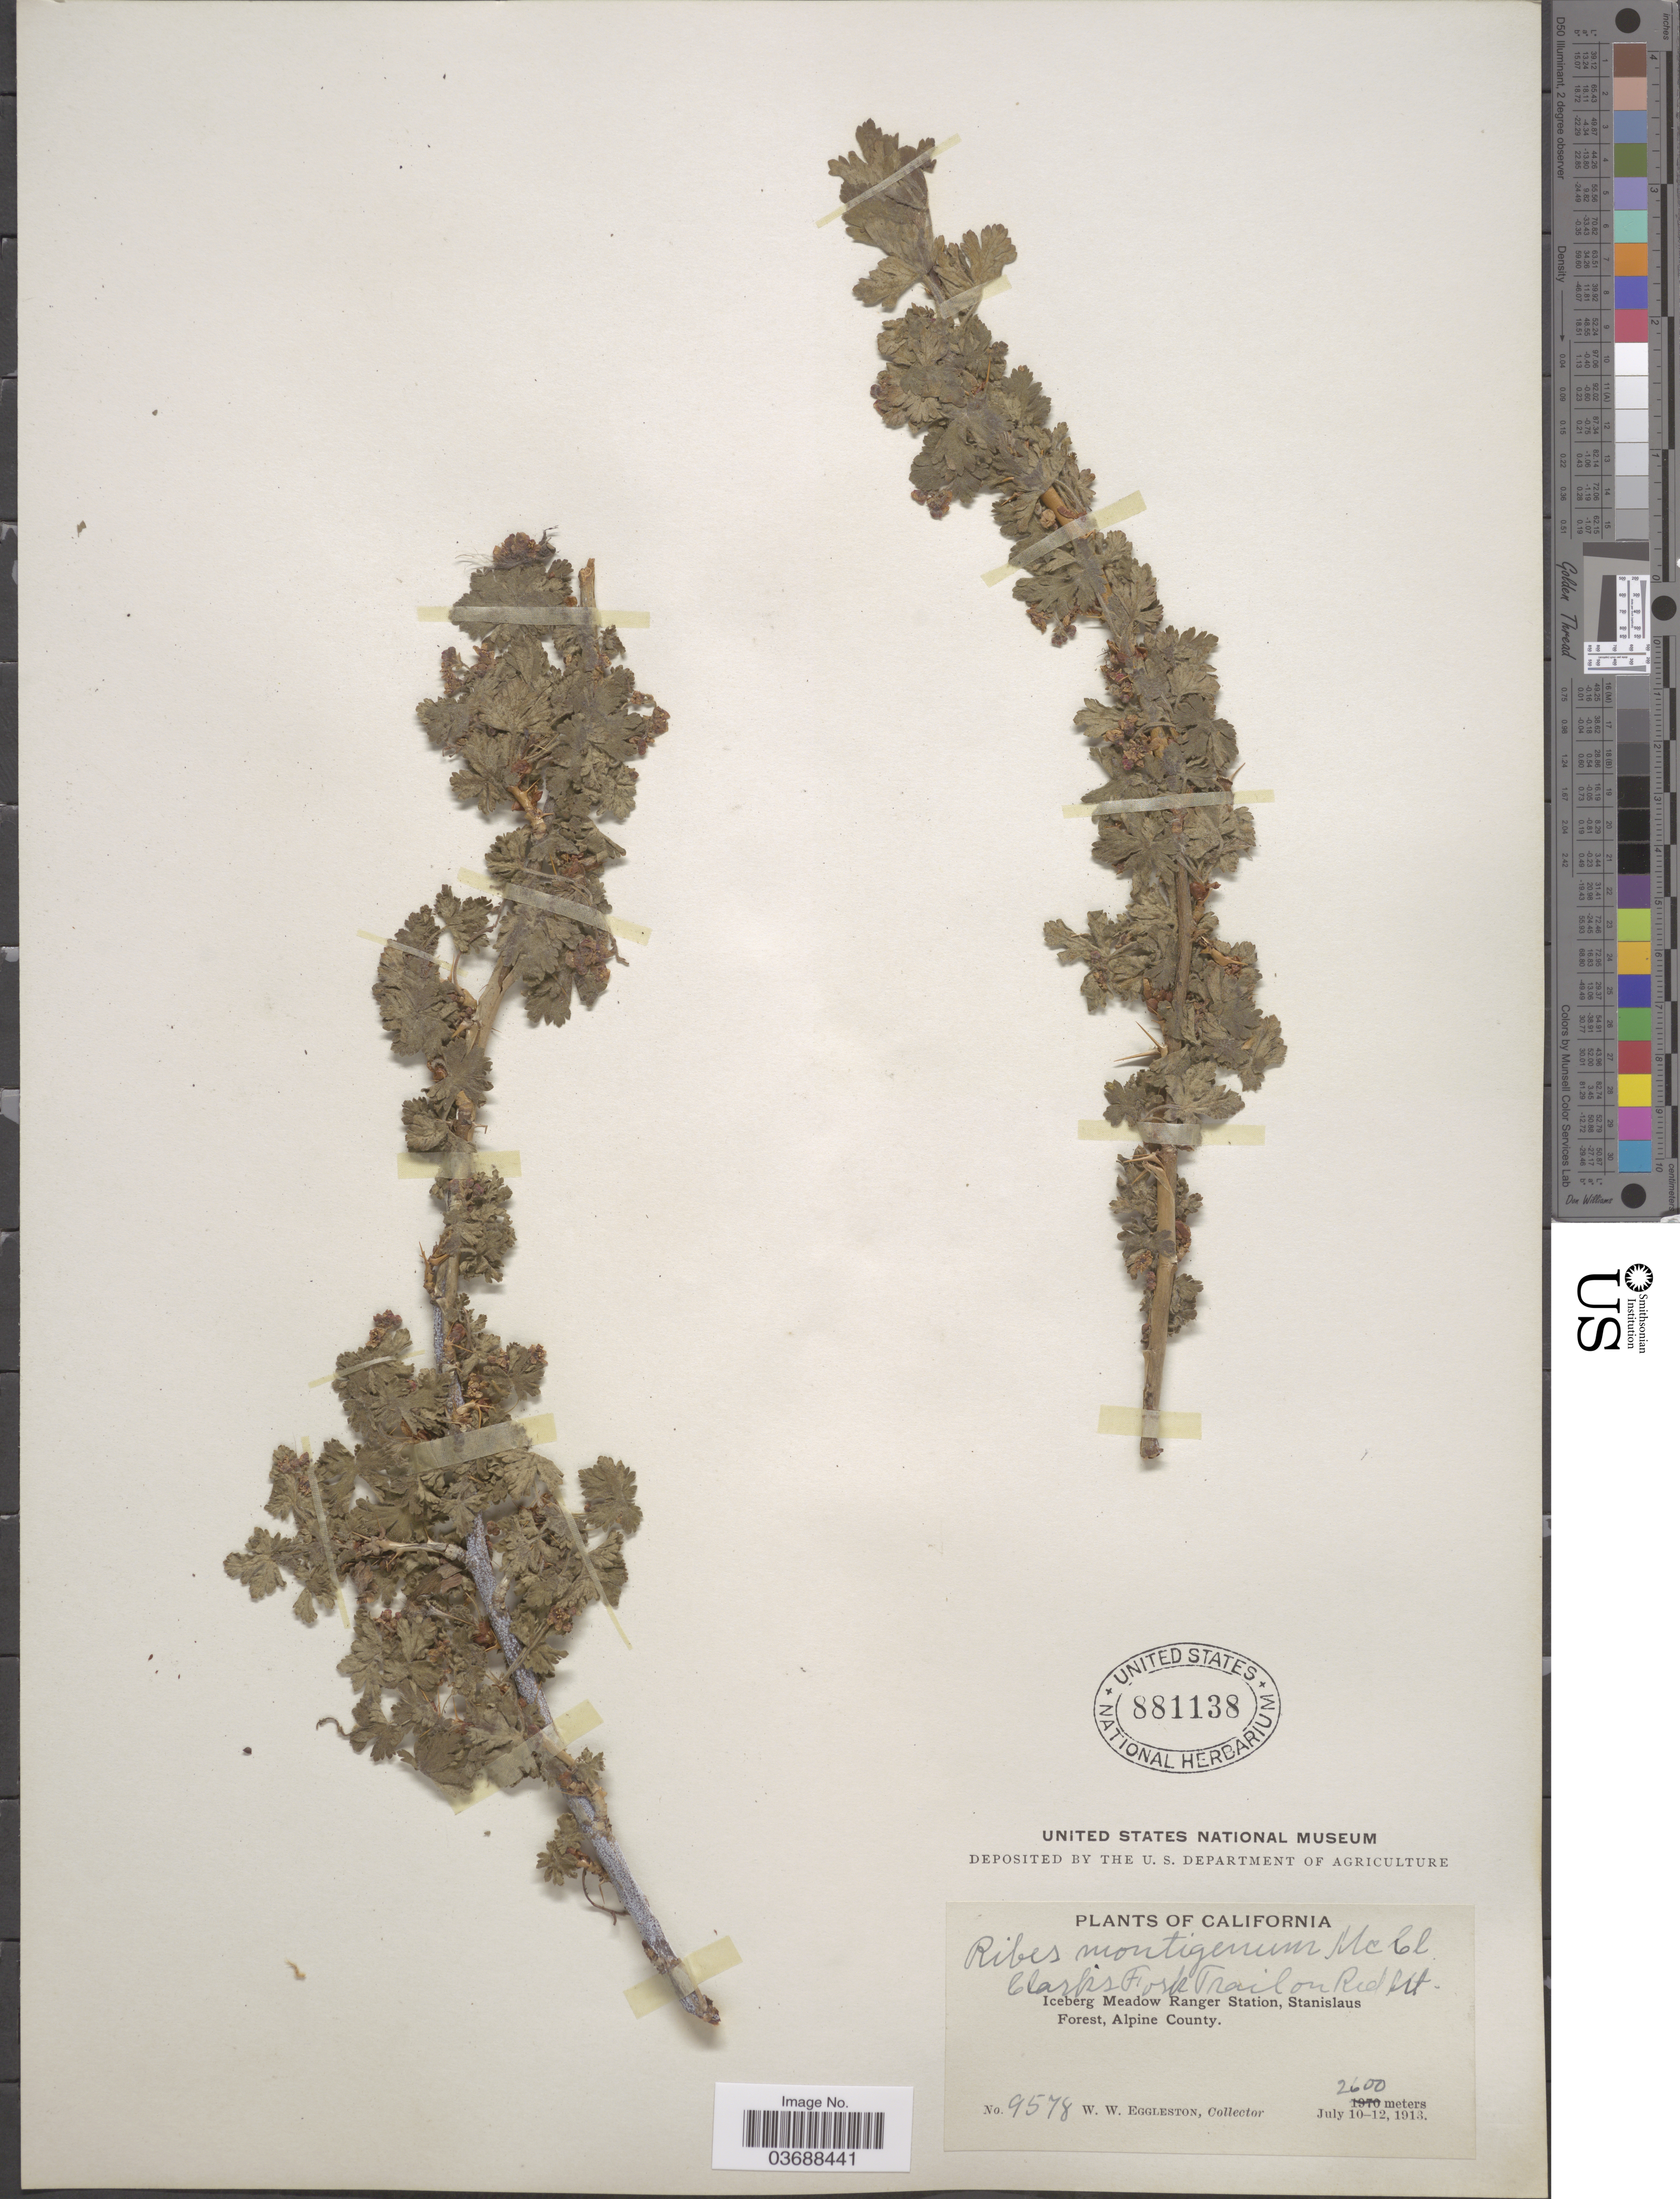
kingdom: Plantae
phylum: Tracheophyta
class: Magnoliopsida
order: Saxifragales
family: Grossulariaceae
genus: Ribes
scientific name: Ribes montigenum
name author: McClatchie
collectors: W. W. Eggleston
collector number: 9578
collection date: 1913-07-10/1913-07-12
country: United States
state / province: California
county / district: Alpine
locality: Clarks Fork Trail on Red Mt. Iceberg Meadow Ranger Station, Stanislaus Forest, Alpine County.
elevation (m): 2600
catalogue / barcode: US 881138